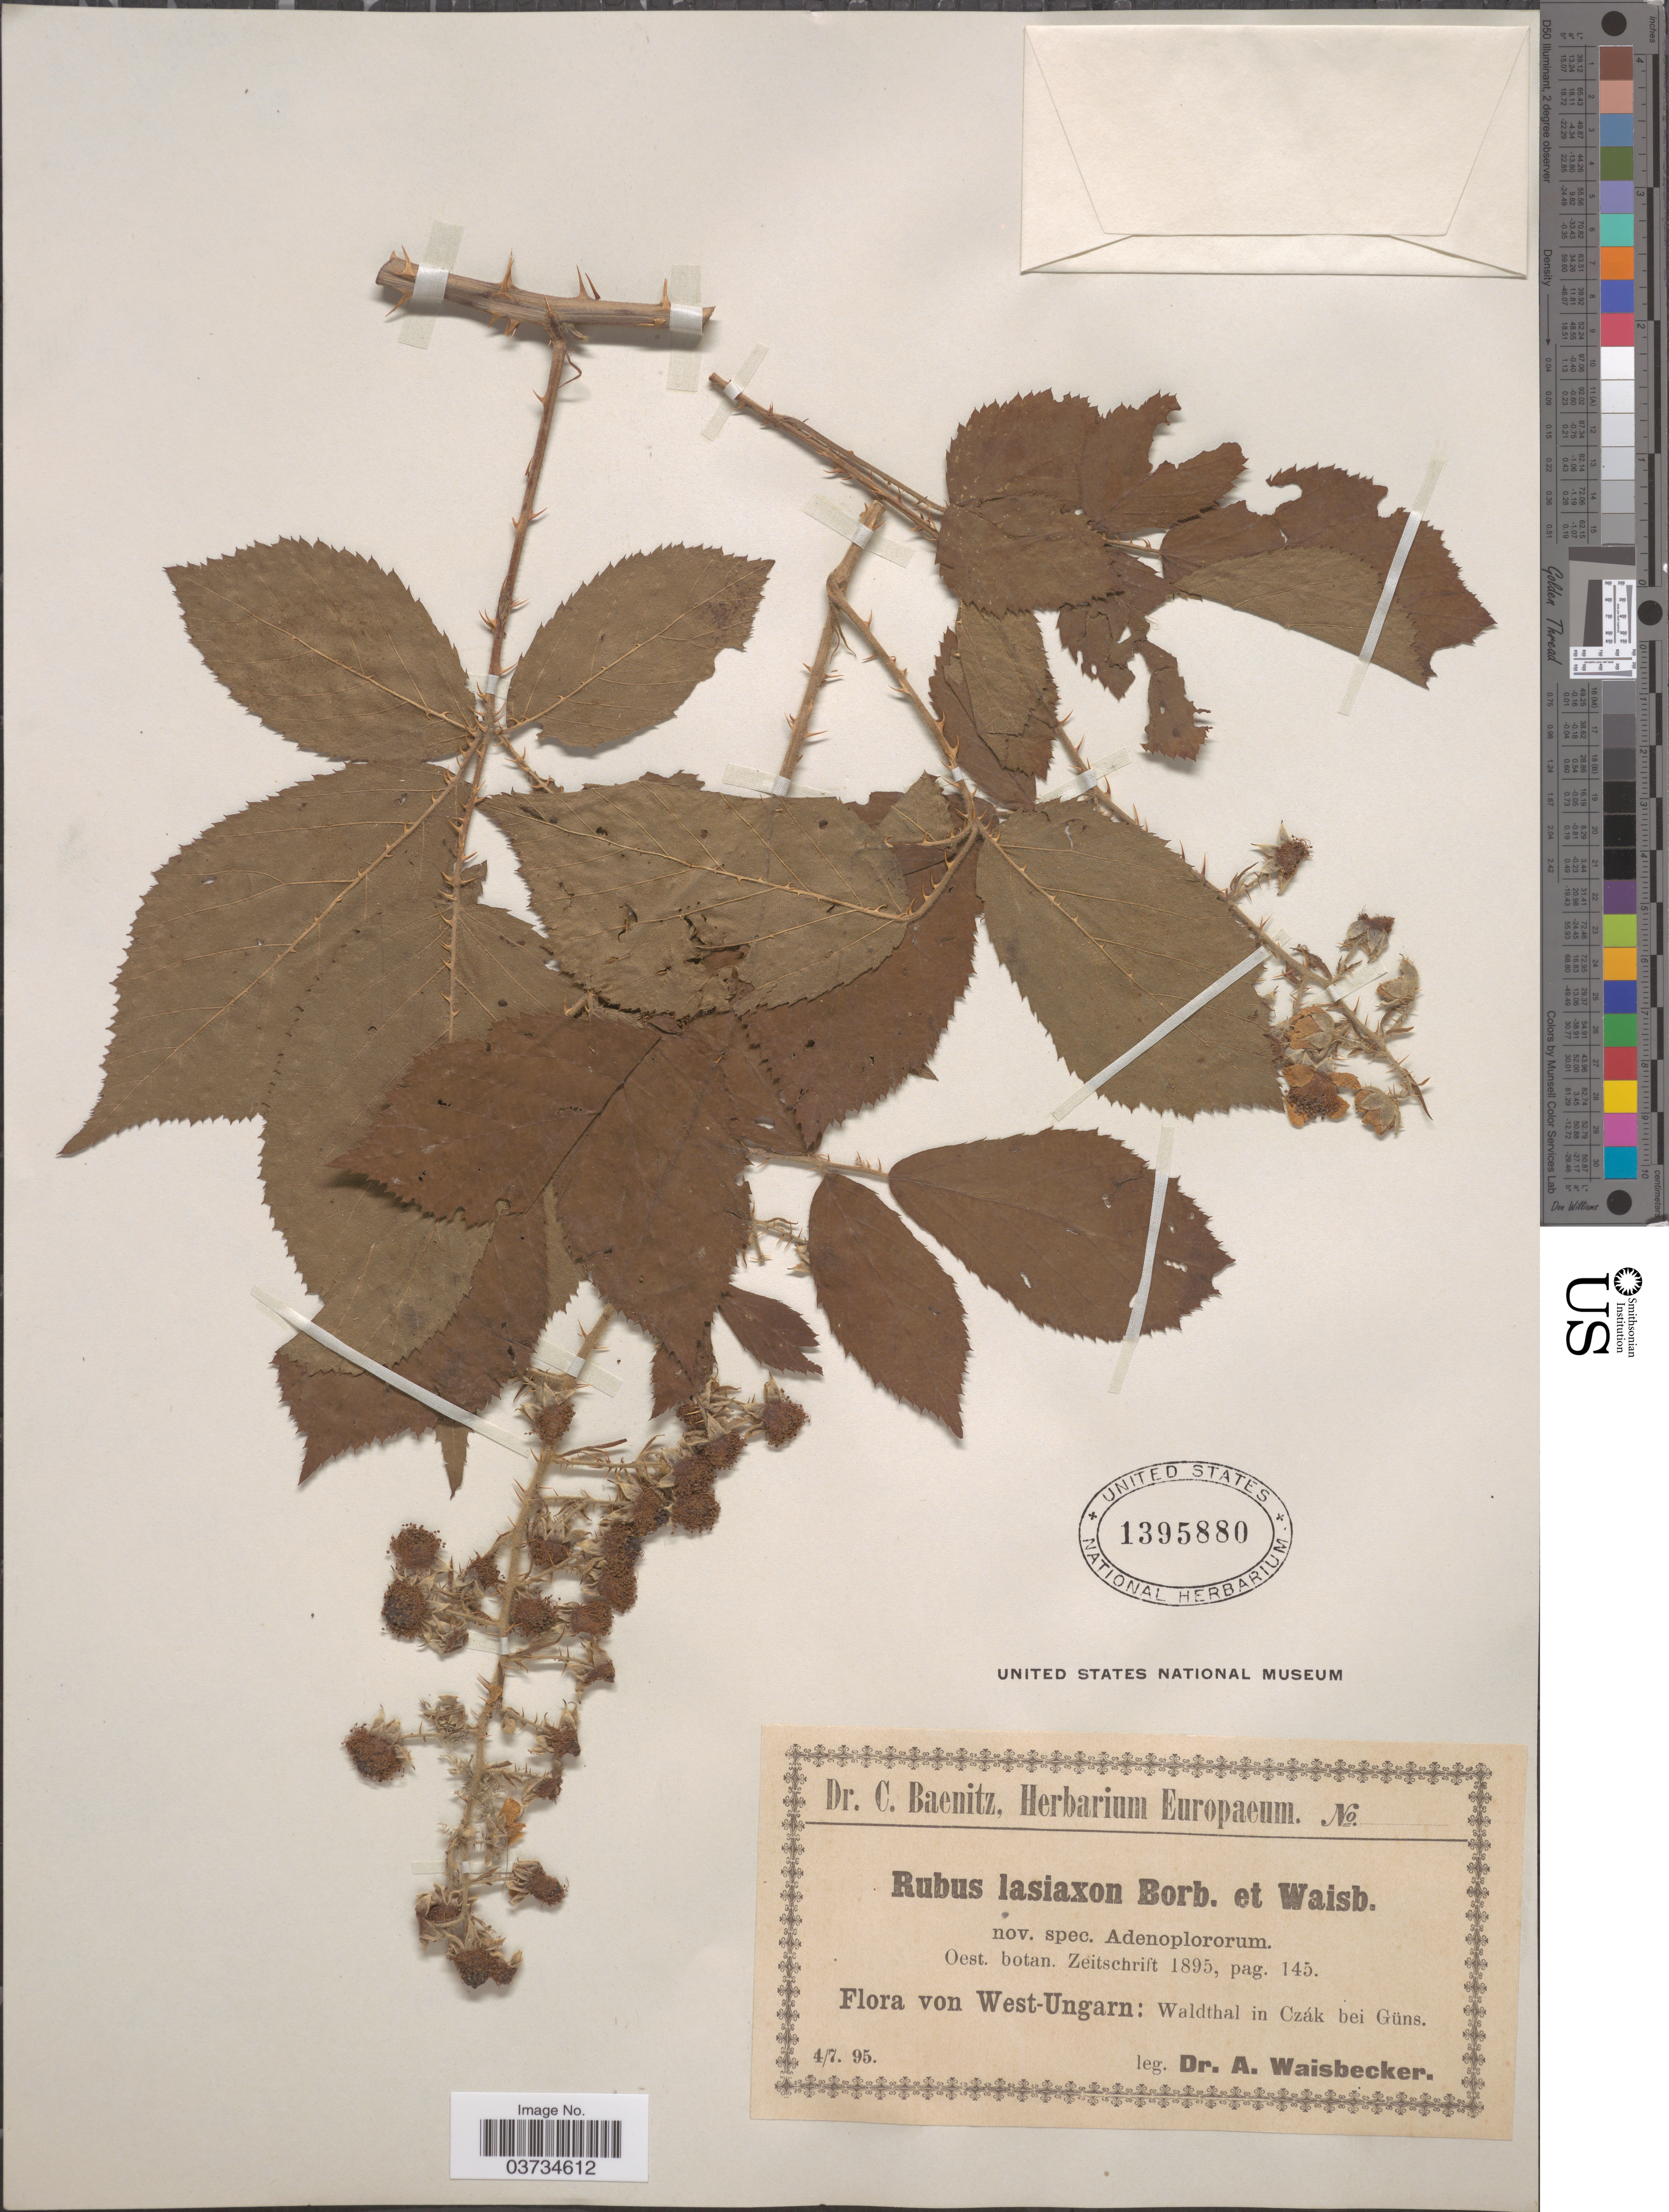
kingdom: Plantae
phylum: Tracheophyta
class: Magnoliopsida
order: Rosales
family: Rosaceae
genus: Rubus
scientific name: Rubus lasiaxon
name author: Borbás & Waisb.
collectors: A. Waisbecker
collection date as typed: Transcribed d/m/y: 4/7/95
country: Hungary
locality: West-Ungarn: Waldthal in Czák bei Güns.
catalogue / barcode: US 1395880